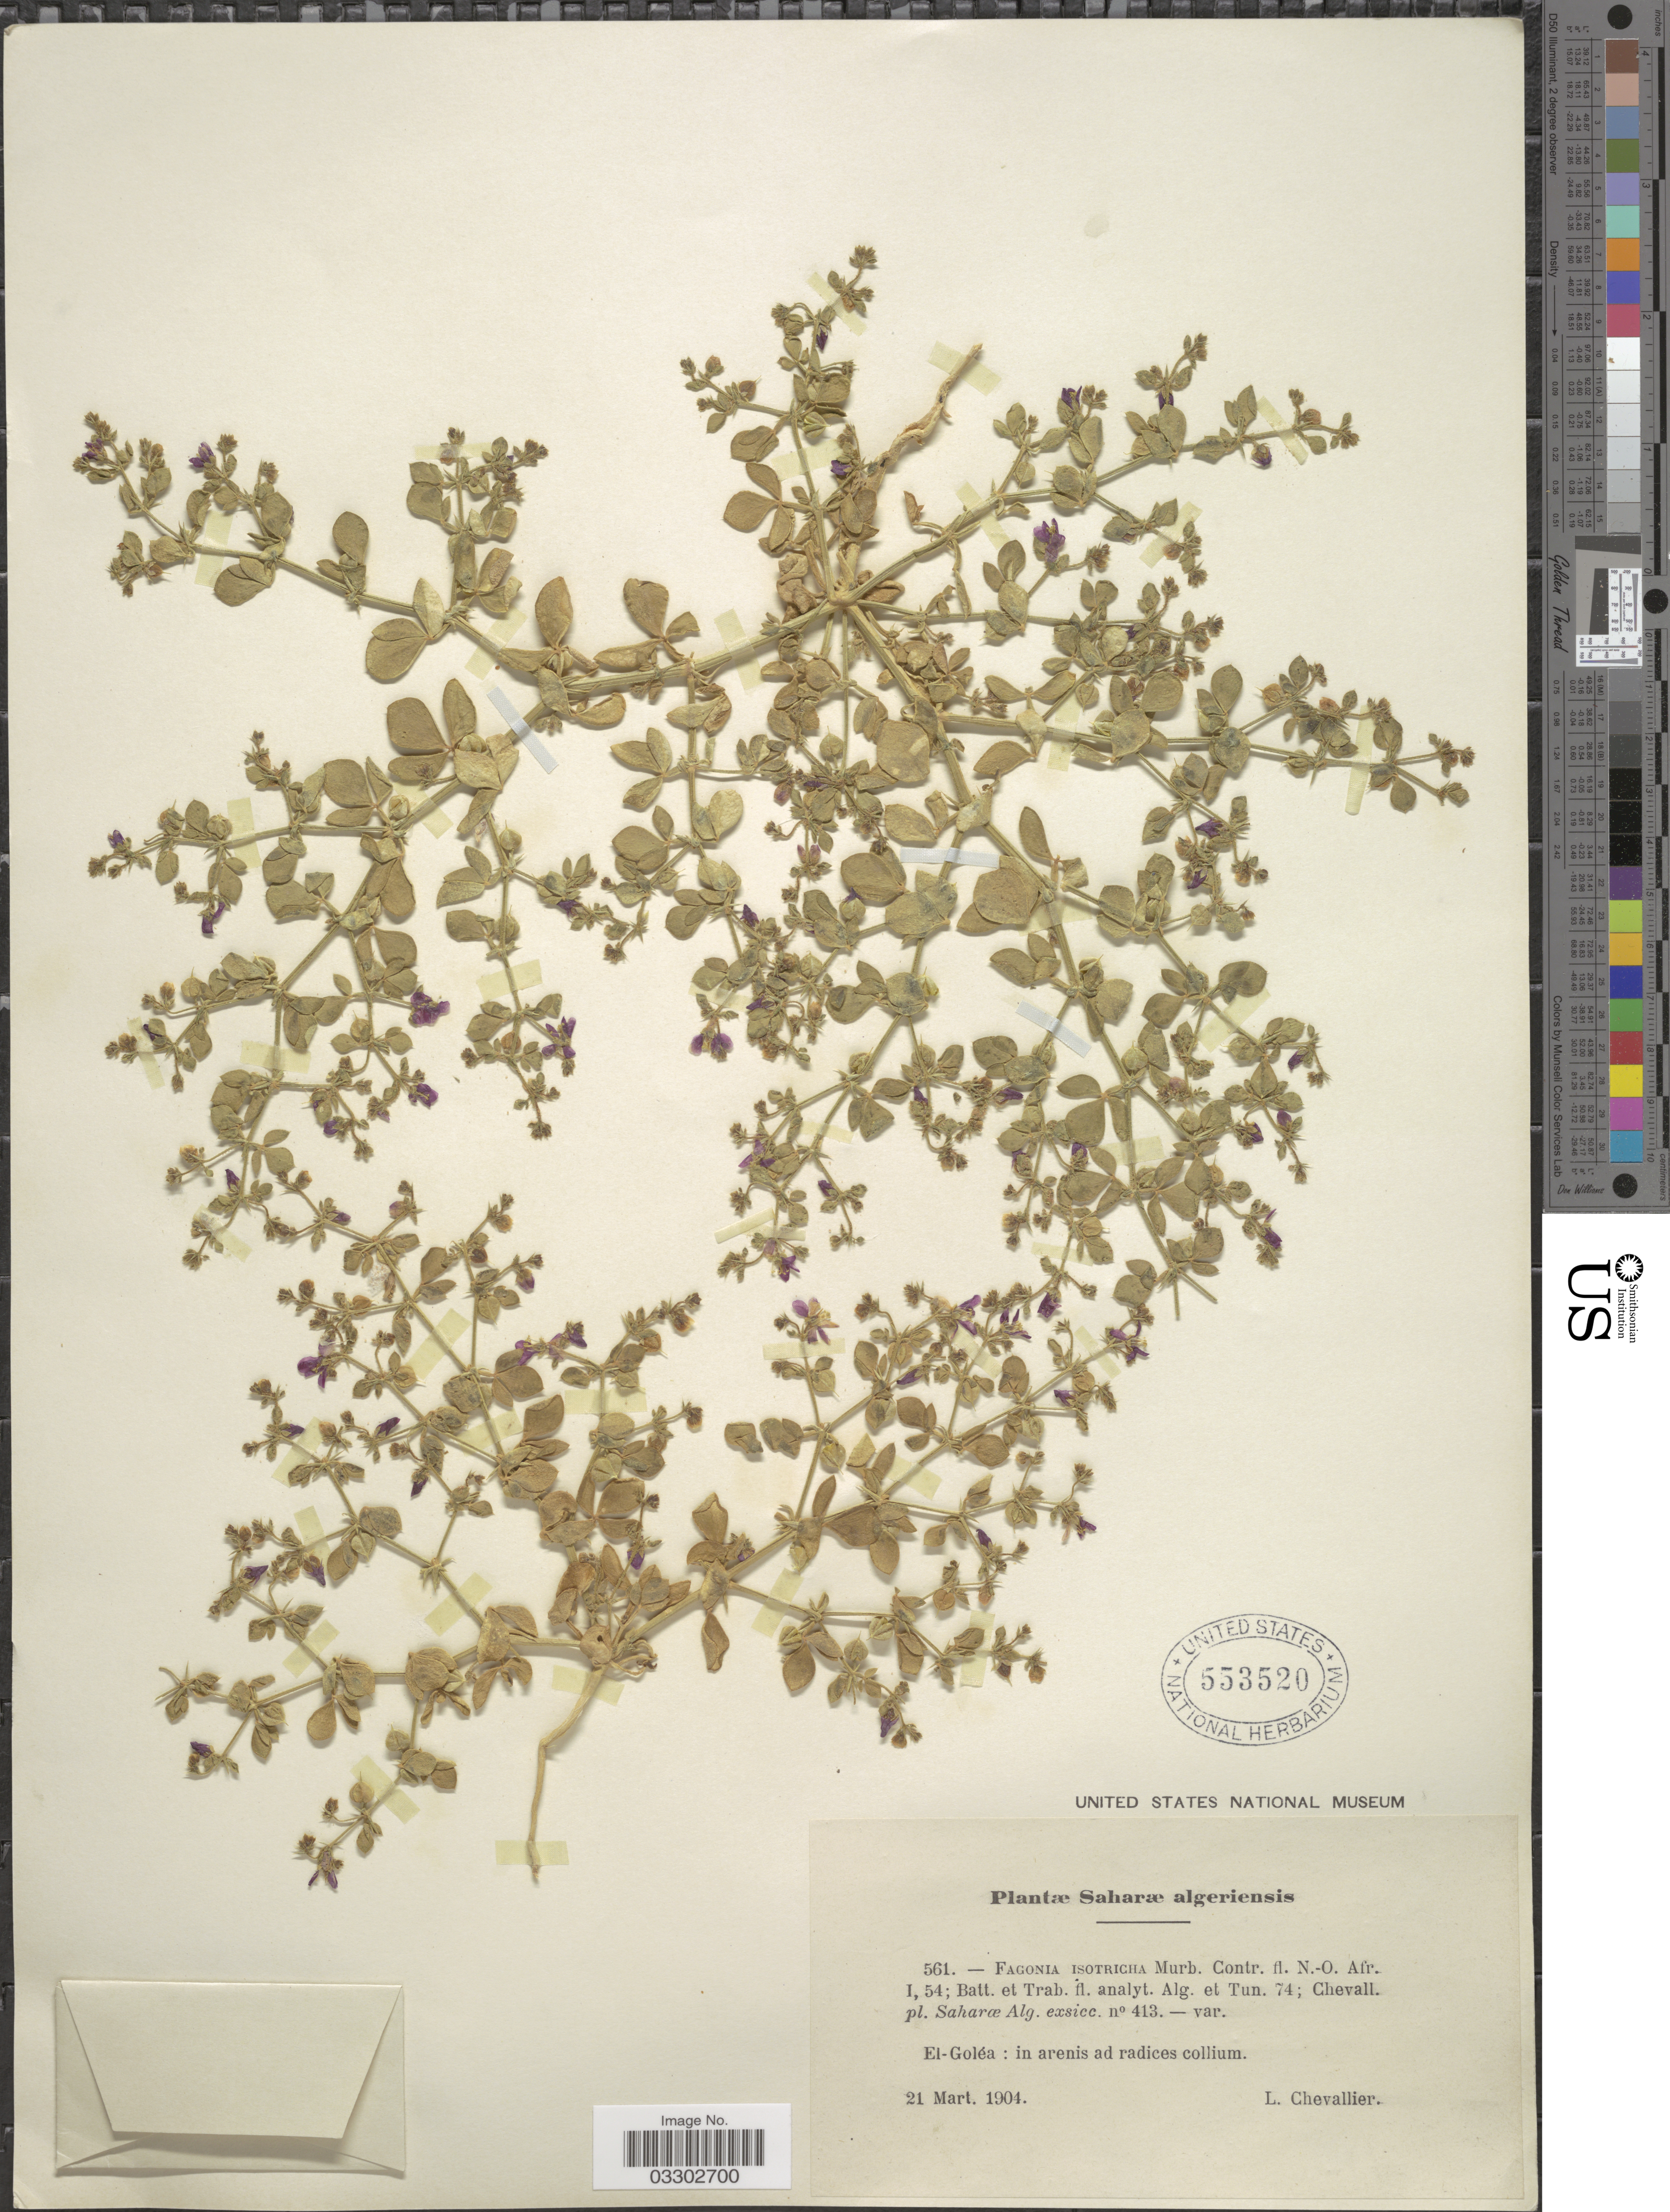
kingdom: Plantae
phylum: Tracheophyta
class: Magnoliopsida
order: Zygophyllales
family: Zygophyllaceae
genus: Fagonia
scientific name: Fagonia isotricha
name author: Murb.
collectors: L. Chevallier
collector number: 561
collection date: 1904-03-21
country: Algeria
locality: Saharæ algeriensis. El-Goléa.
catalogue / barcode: US 553520